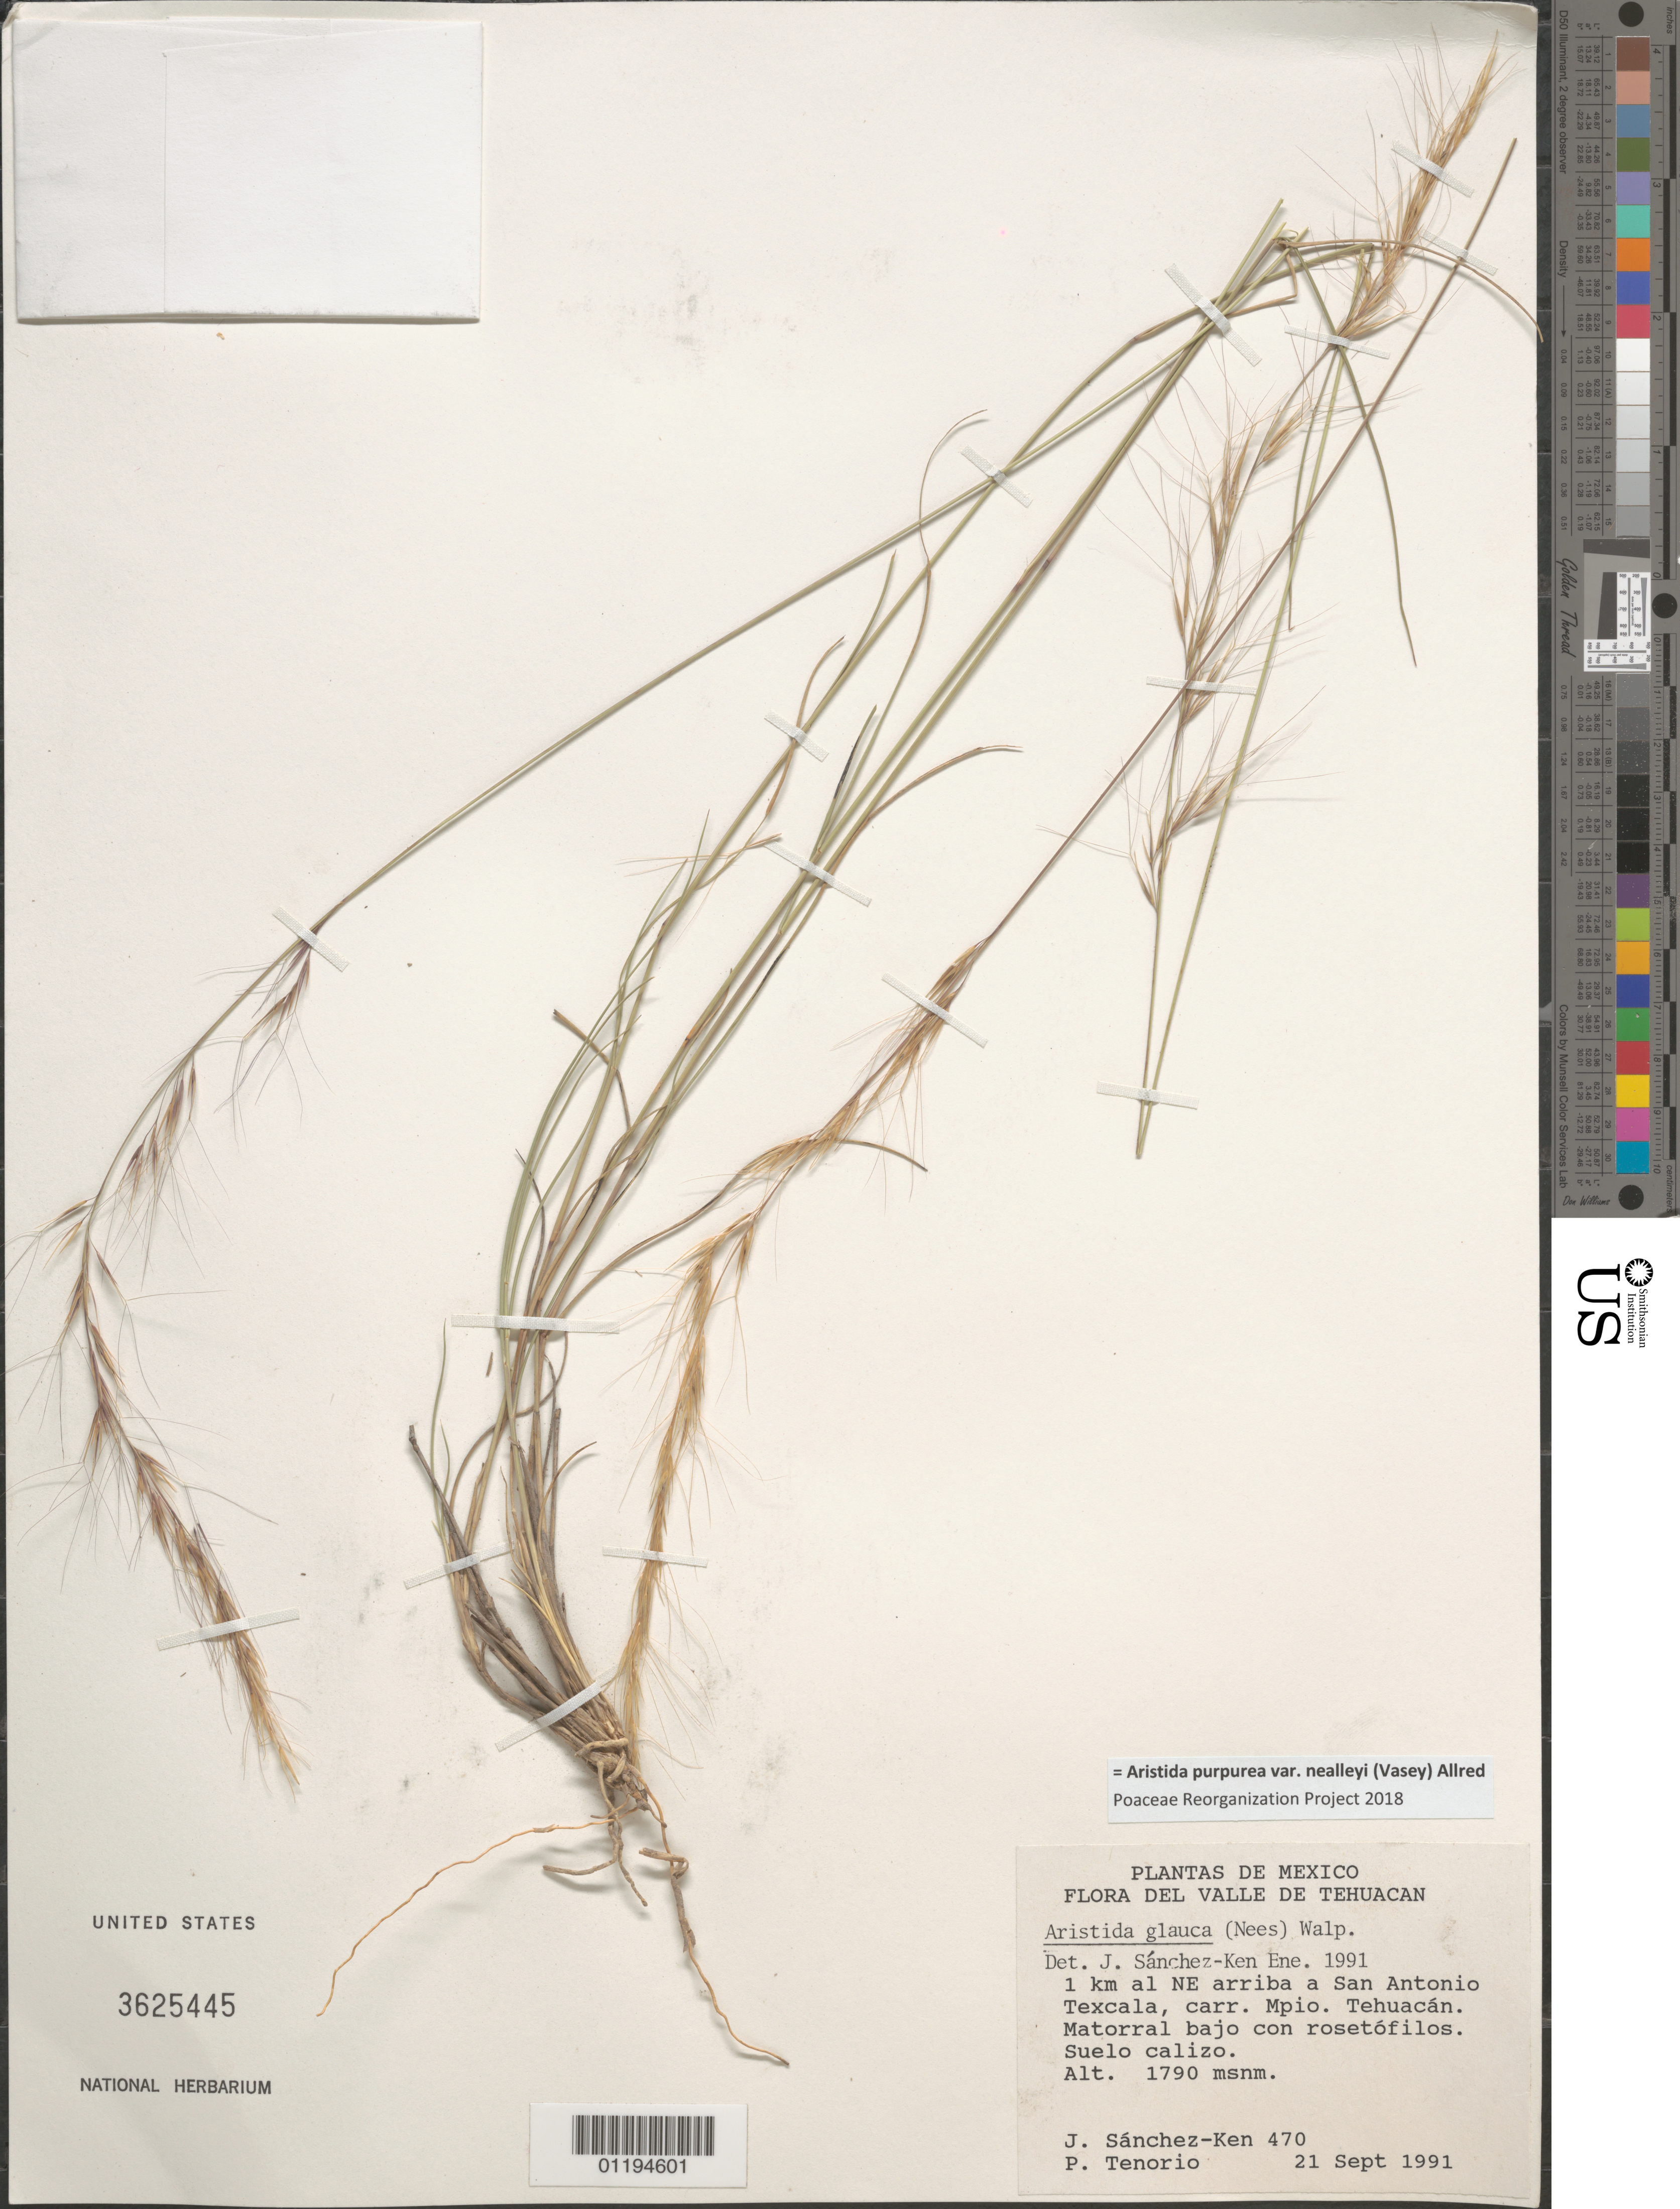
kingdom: Plantae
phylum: Tracheophyta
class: Liliopsida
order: Poales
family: Poaceae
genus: Aristida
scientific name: Aristida purpurea var. nealleyi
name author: (Vasey) Allred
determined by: Poaceae Reorganization Project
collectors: J. G. Sánchez-Ken & Tenorio, P.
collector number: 470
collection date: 1991-09-21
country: Mexico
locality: NE above San Antonio Texcala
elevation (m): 1790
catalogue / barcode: US 3625445